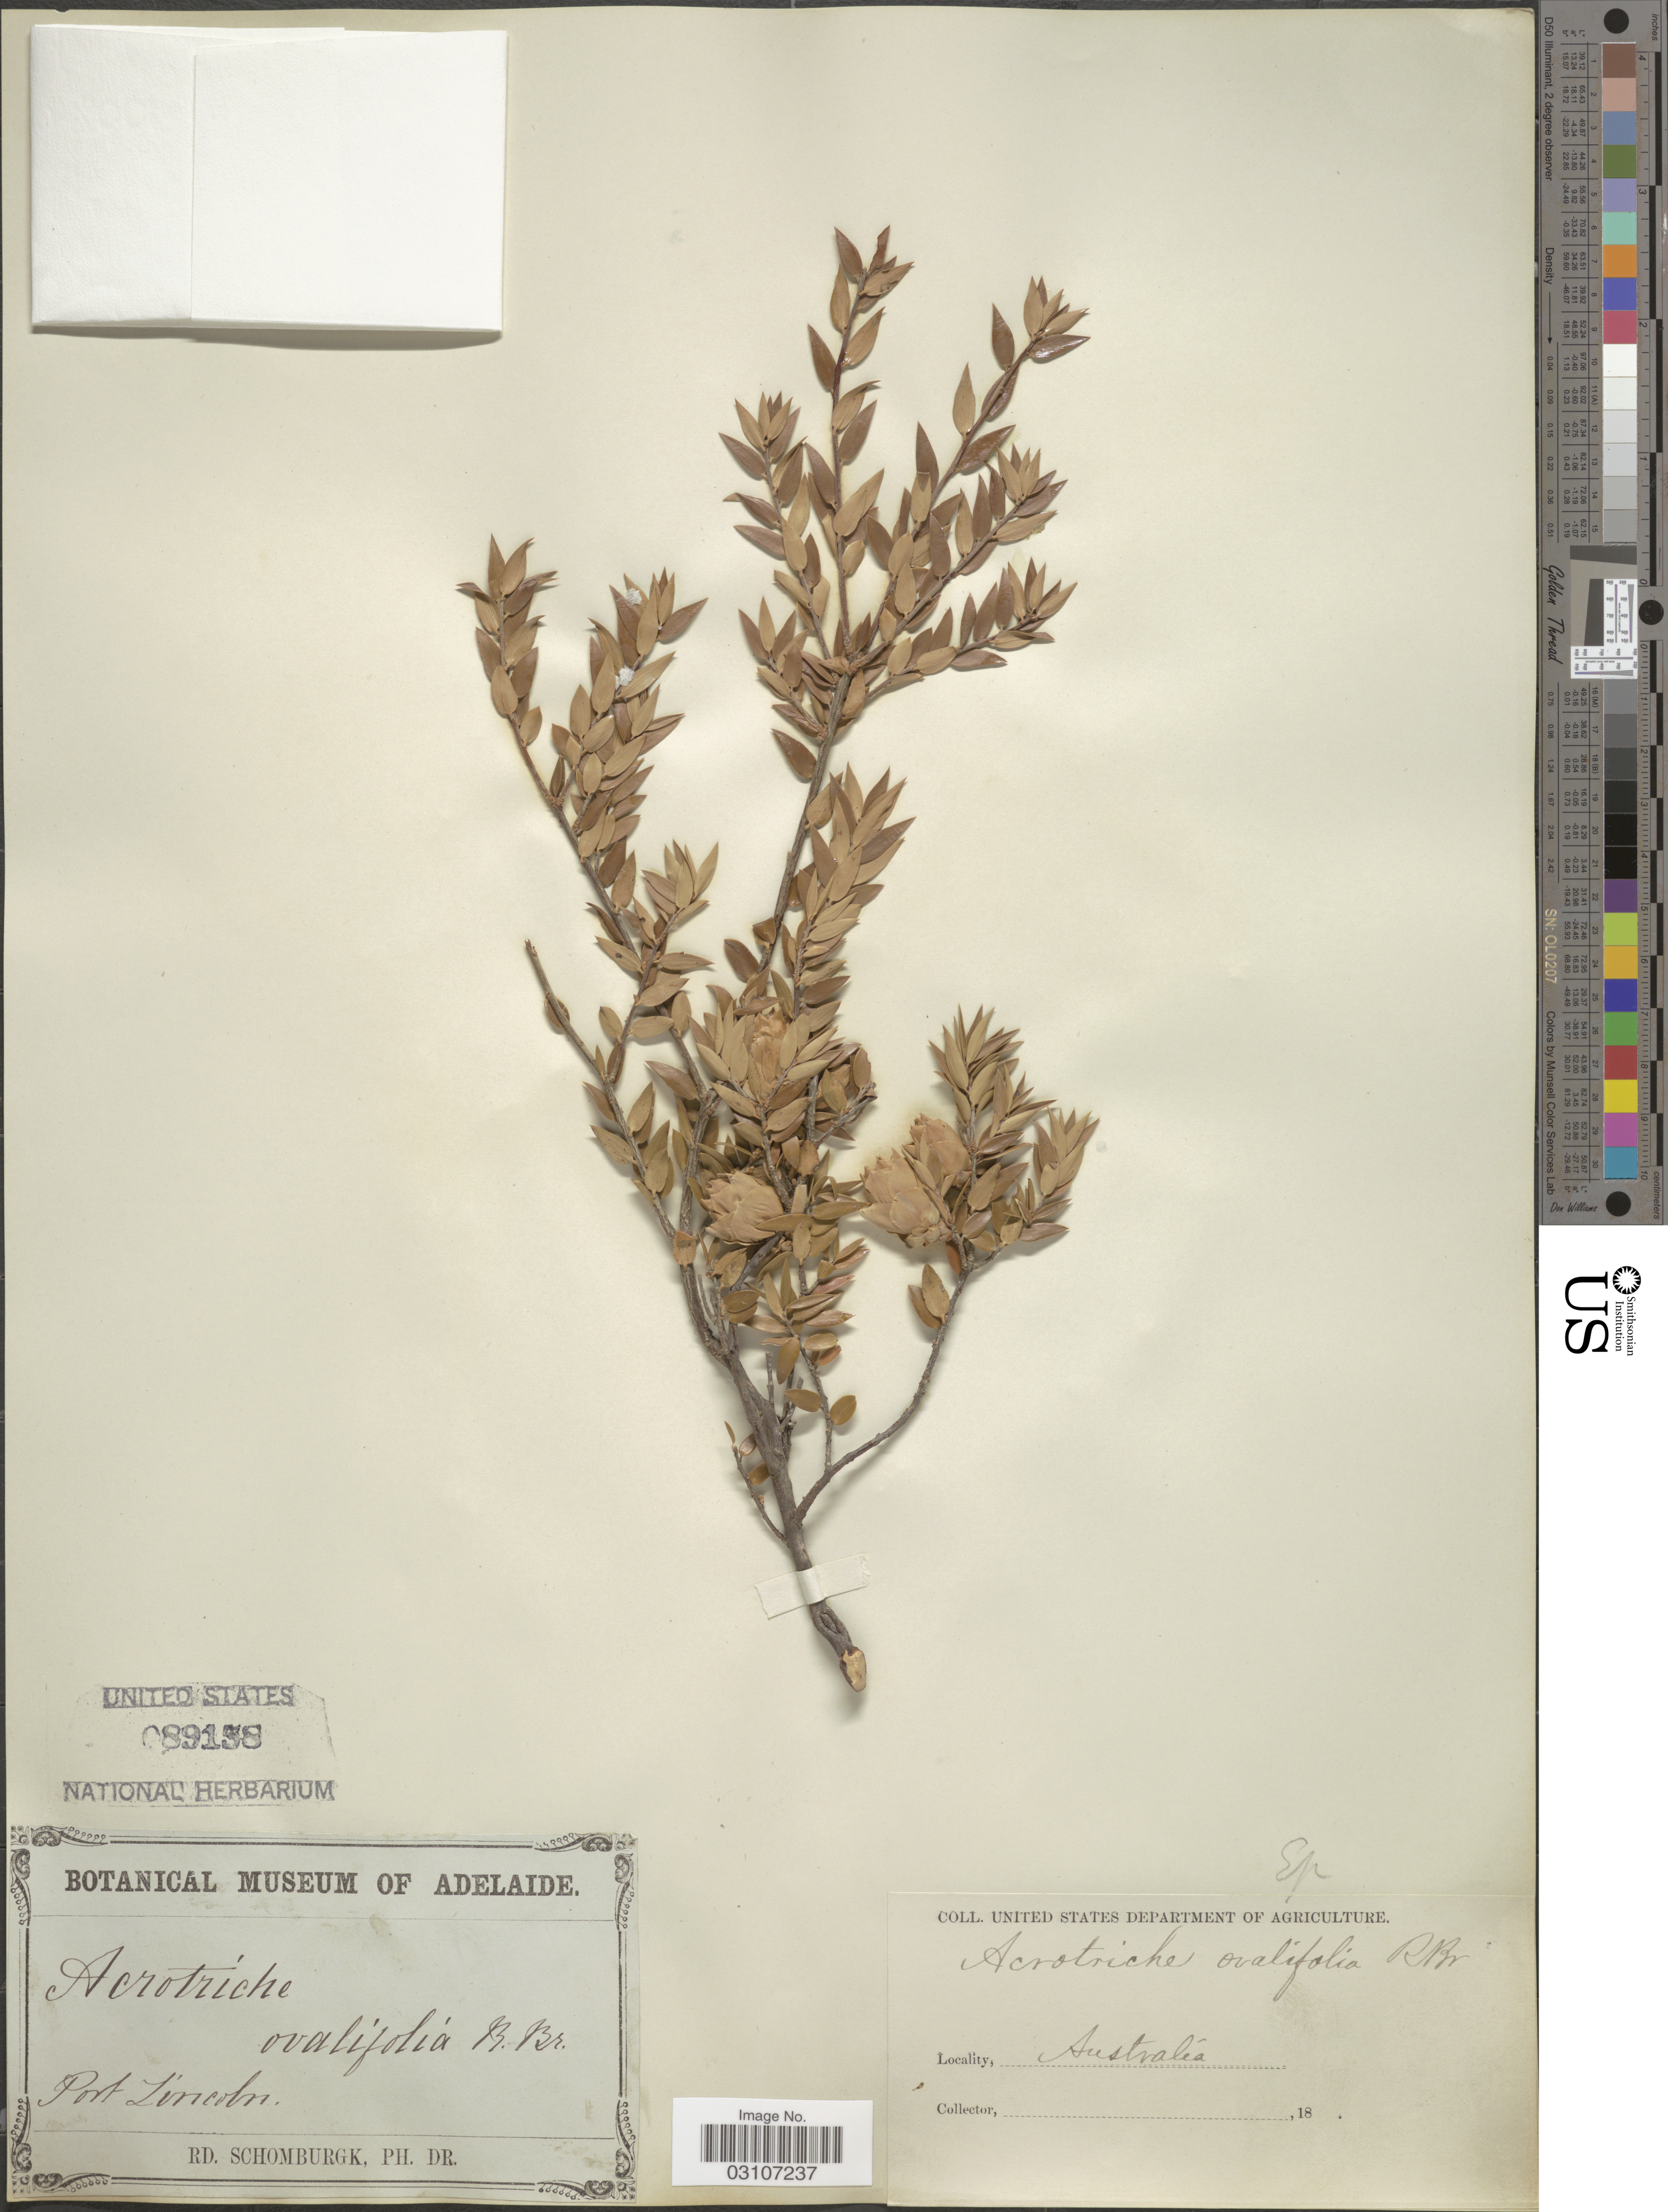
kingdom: Plantae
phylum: Tracheophyta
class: Magnoliopsida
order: Ericales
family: Ericaceae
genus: Acrotriche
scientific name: Acrotriche ovalifolia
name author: R. Br.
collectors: M. R. Schomburgk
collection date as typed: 18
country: Australia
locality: Port Lincoln.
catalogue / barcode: US 89158